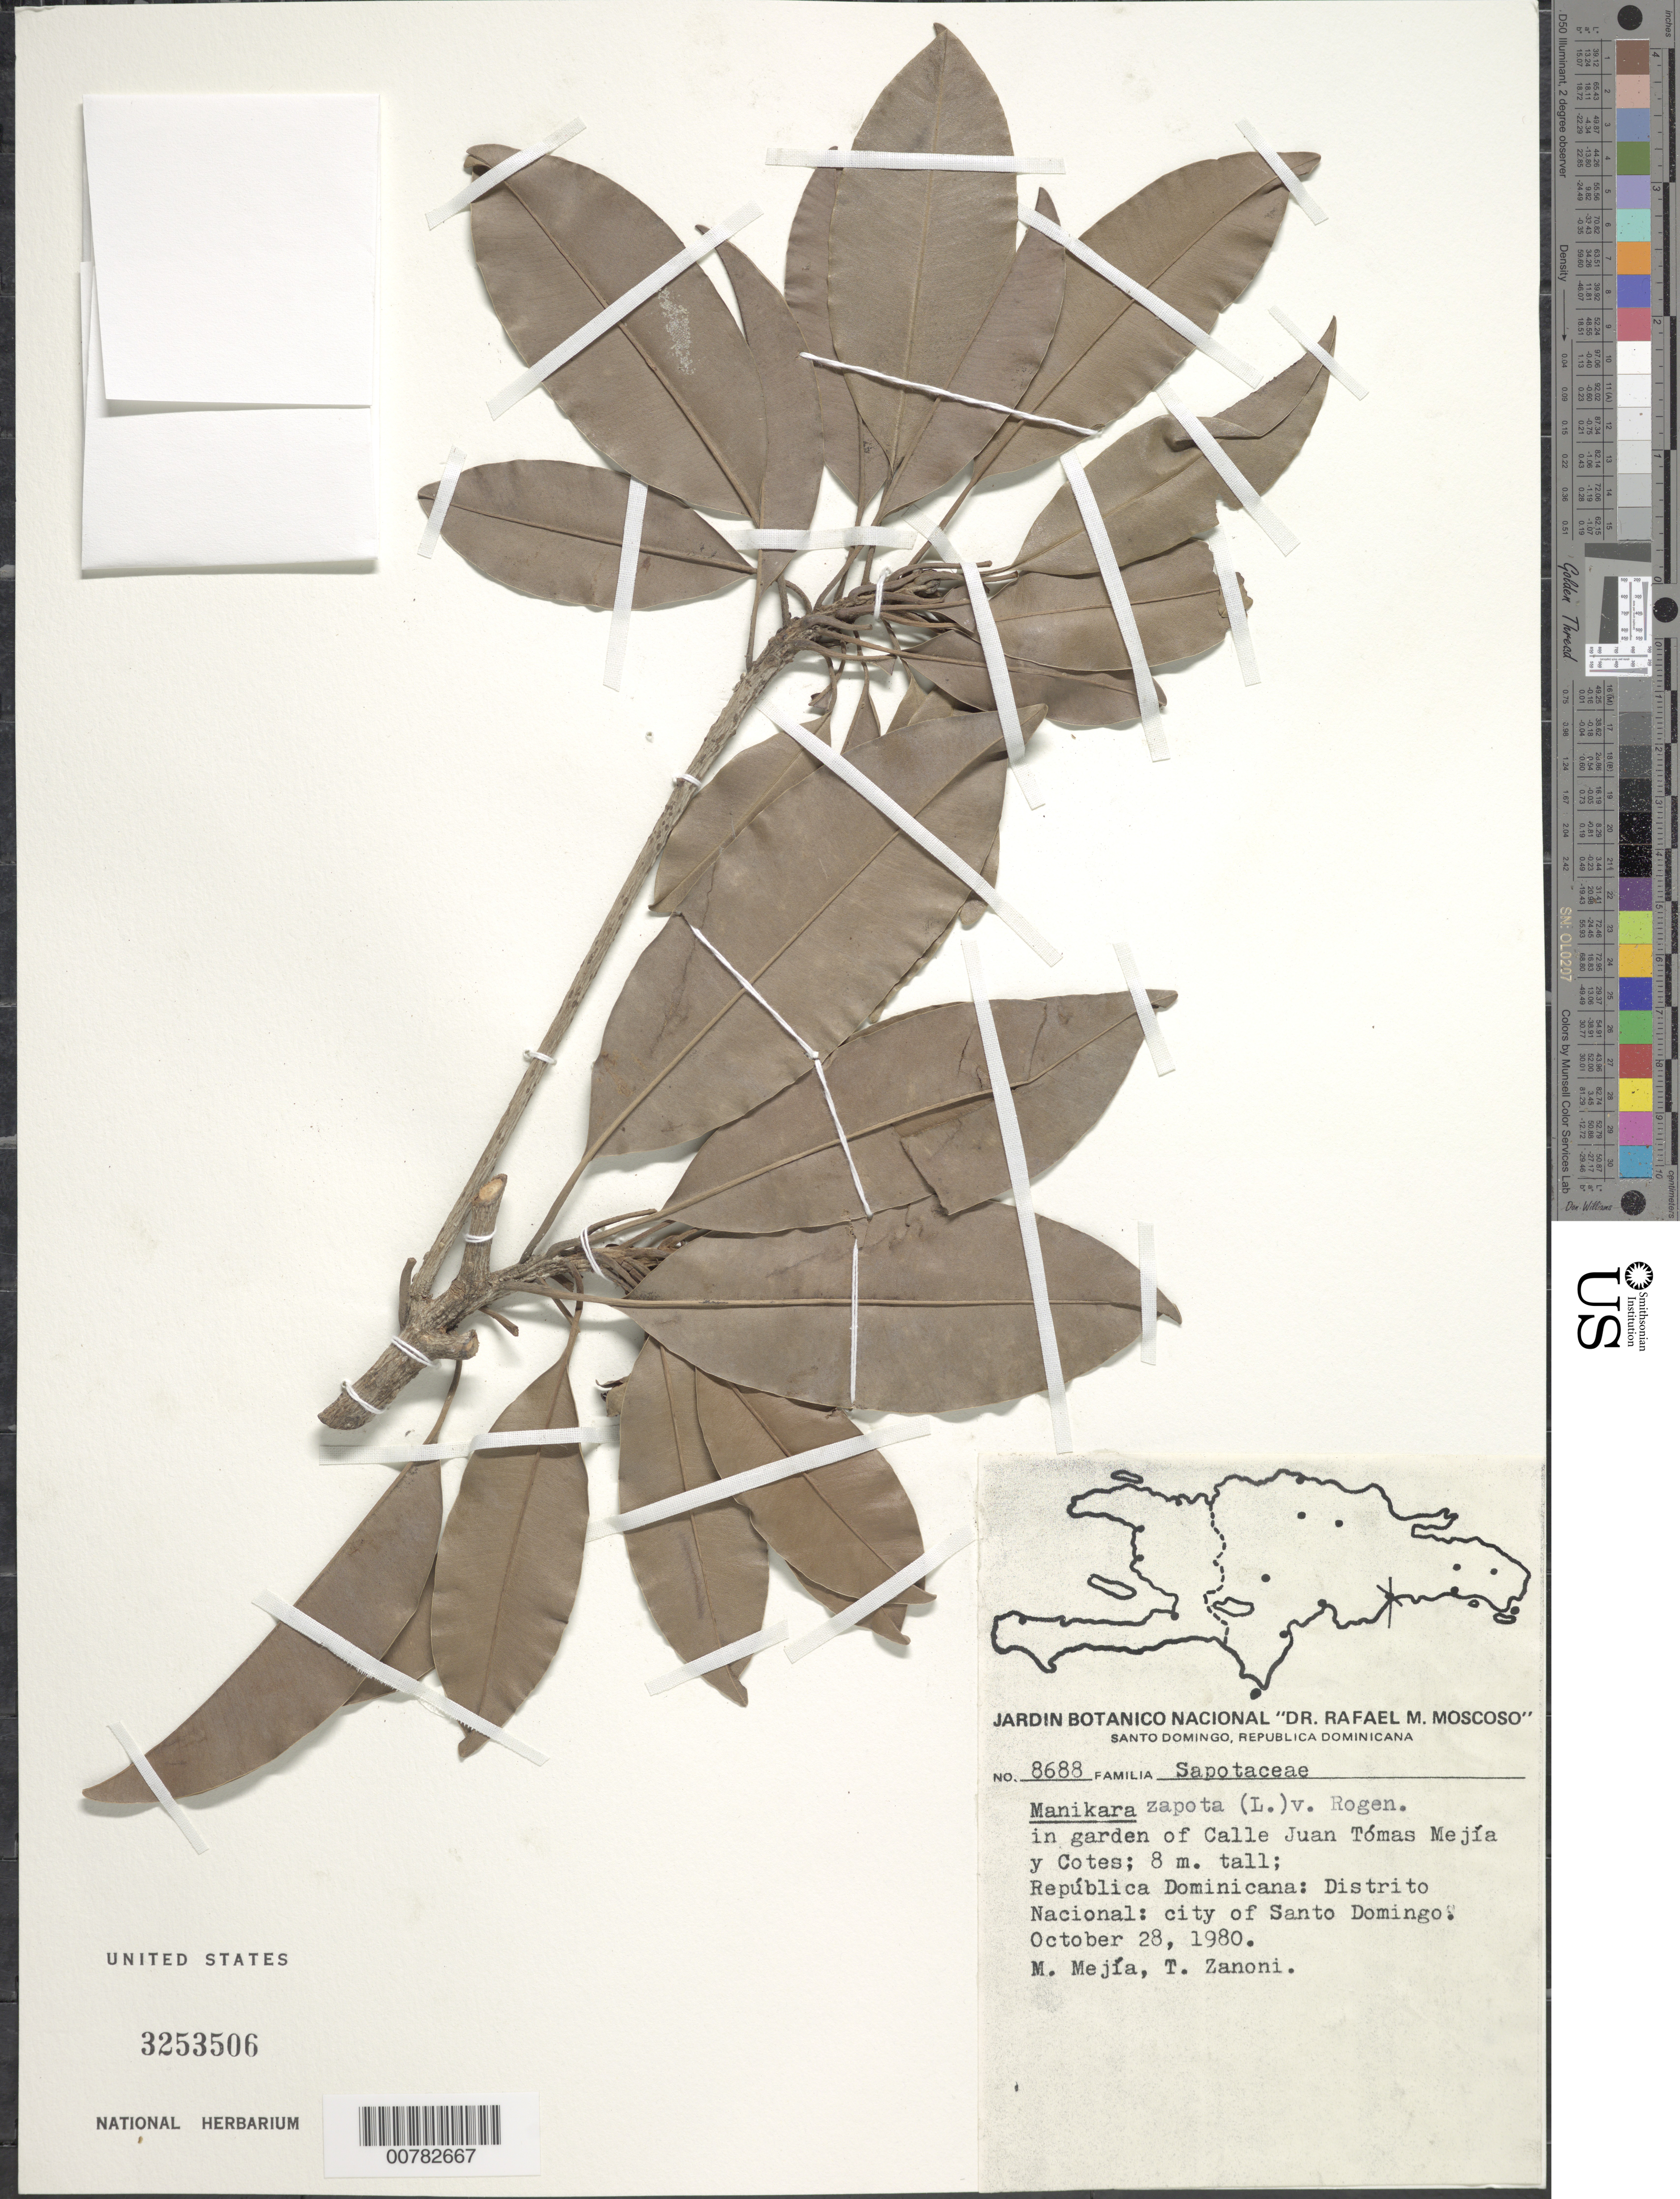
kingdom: Plantae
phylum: Tracheophyta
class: Magnoliopsida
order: Ericales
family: Sapotaceae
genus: Manilkara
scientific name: Manilkara zapota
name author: (L.) P. Royen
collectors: M. Mejia & T. A. Zanoni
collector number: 8688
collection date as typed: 28 Oct 1980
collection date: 1980-10-28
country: Dominican Republic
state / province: Distrito Nacional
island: Hispaniola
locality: City of Santo Domingo, Juan Tómas Mejía y Cotes street.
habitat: In garden.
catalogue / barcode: US 3253506